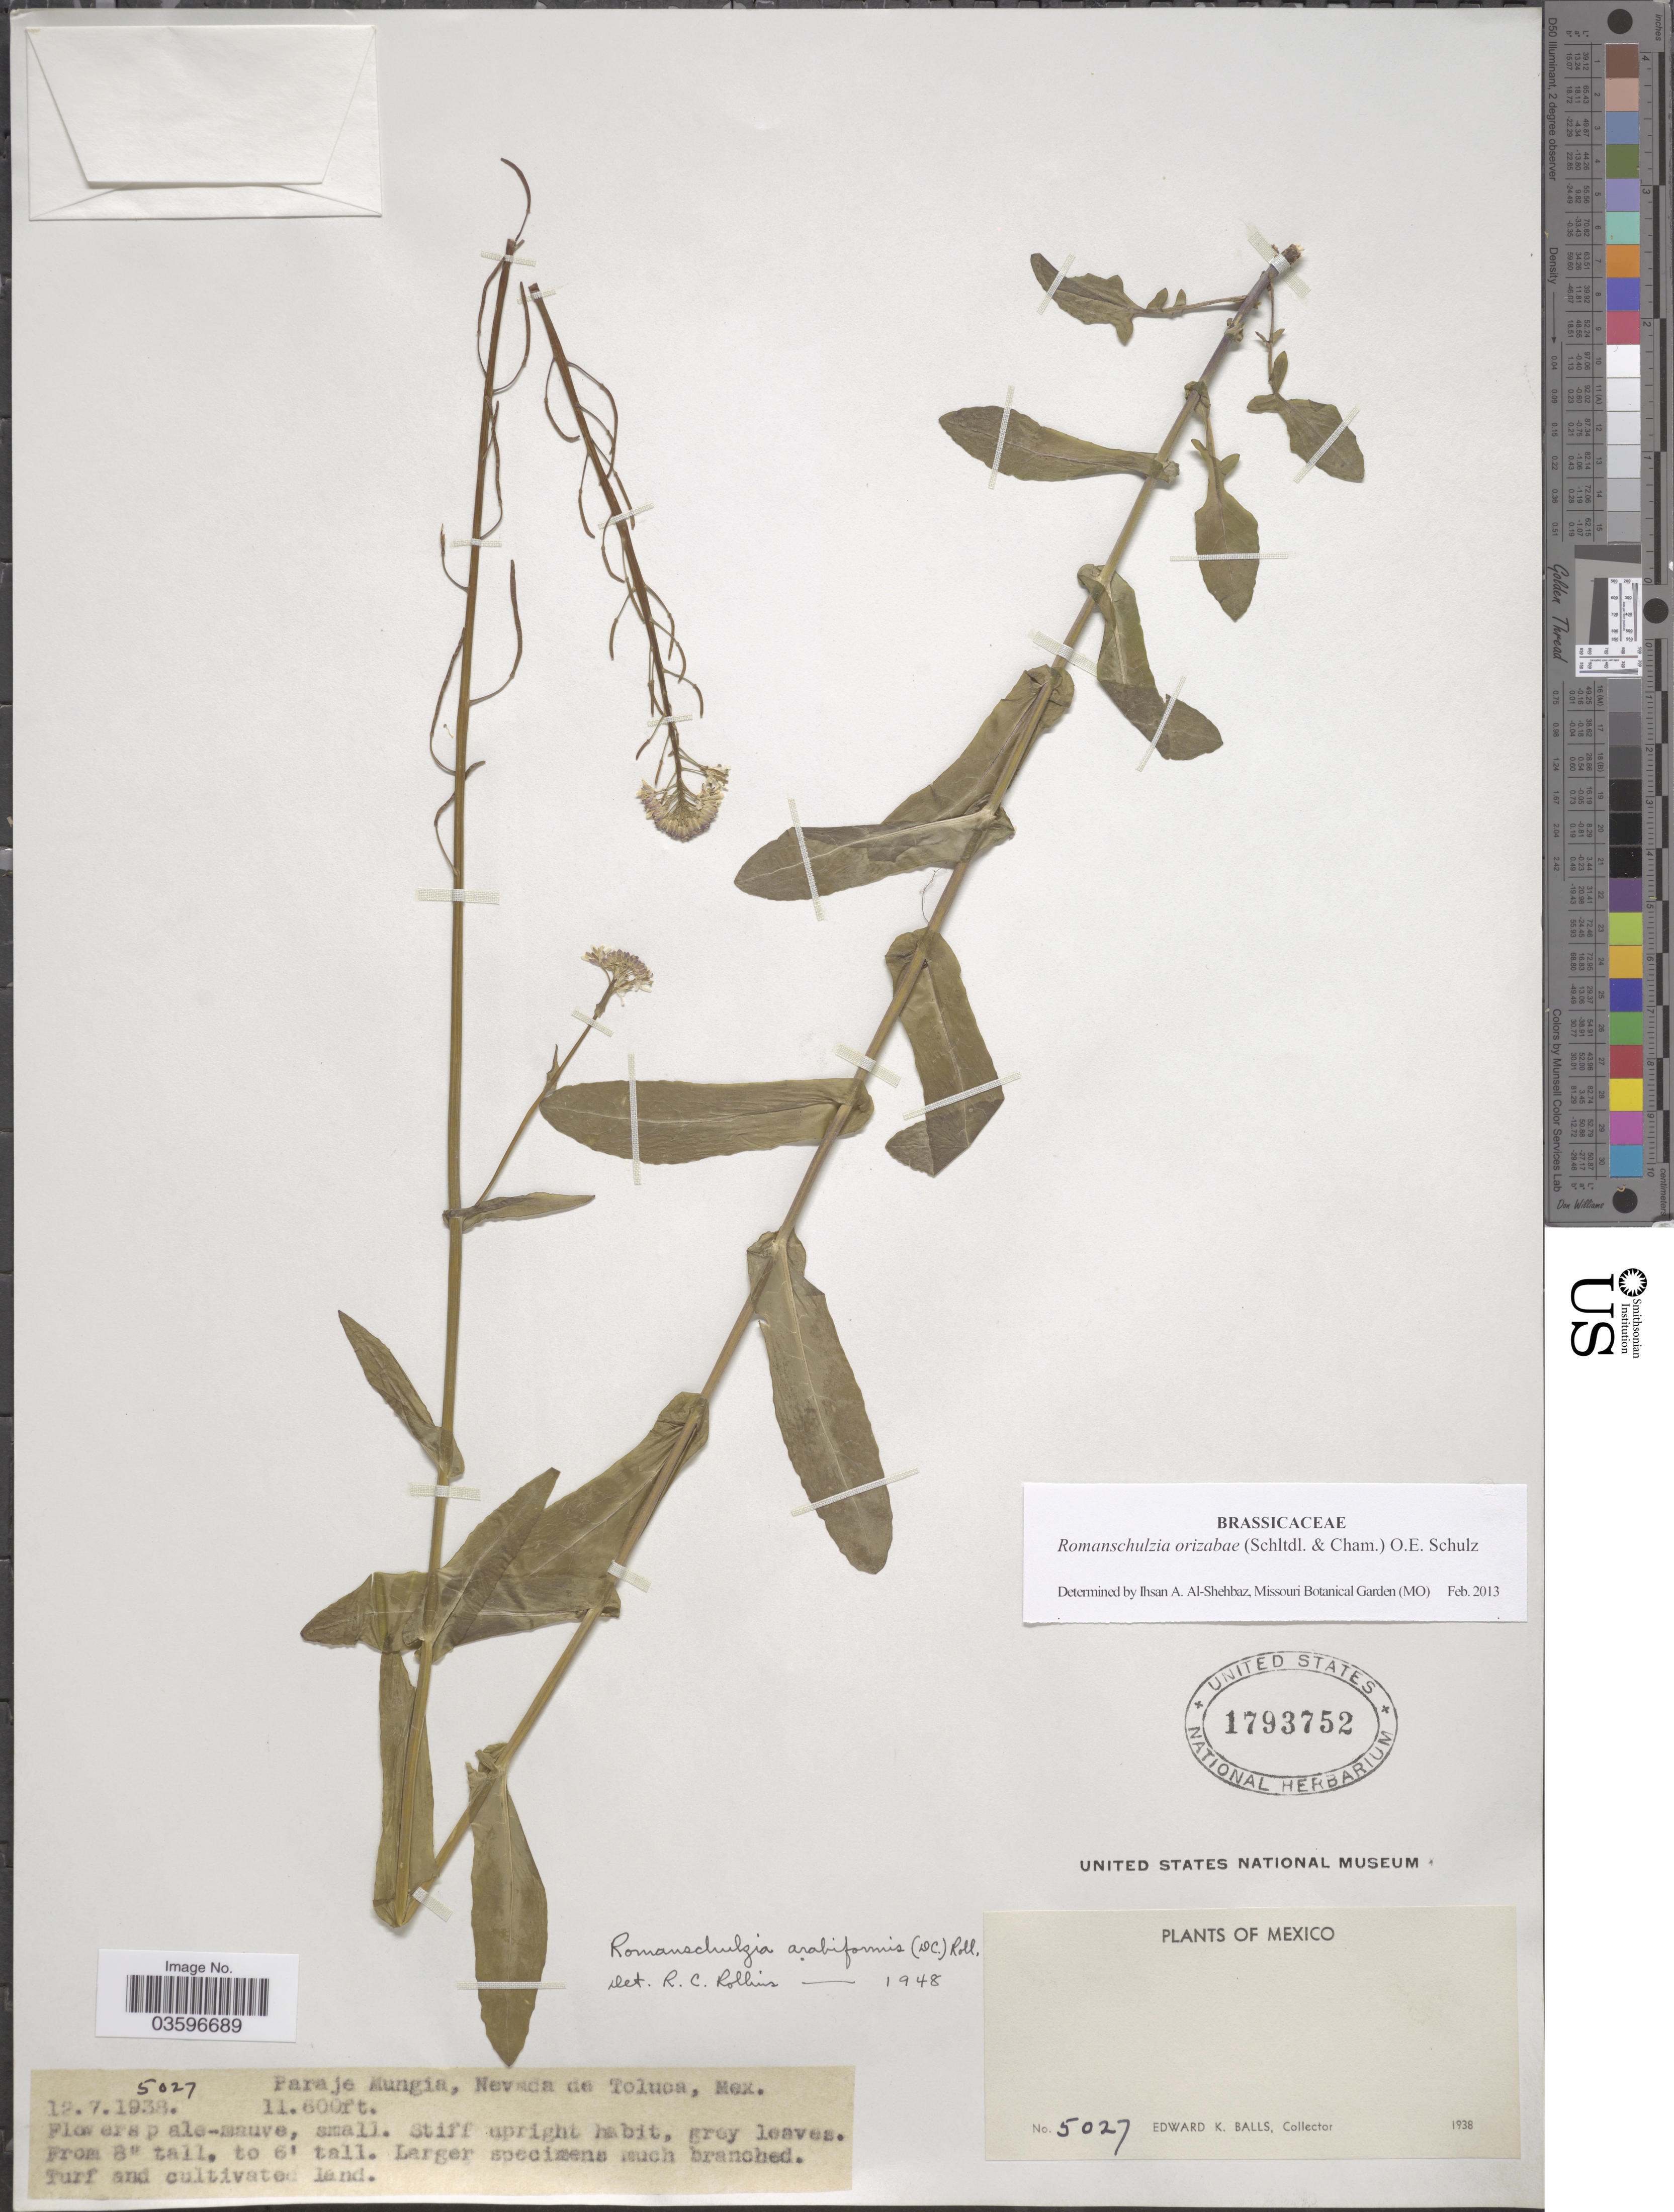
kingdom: Plantae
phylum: Tracheophyta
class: Magnoliopsida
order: Brassicales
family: Brassicaceae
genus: Romanschulzia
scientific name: Romanschulzia orizabae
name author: (Schltdl. & Cham.) O.E. Schulz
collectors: E. K. Balls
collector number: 5027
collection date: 1938-07-12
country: Mexico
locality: Paraje Mungia, Nevada de Toluca.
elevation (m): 3536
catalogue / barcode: US 1793752